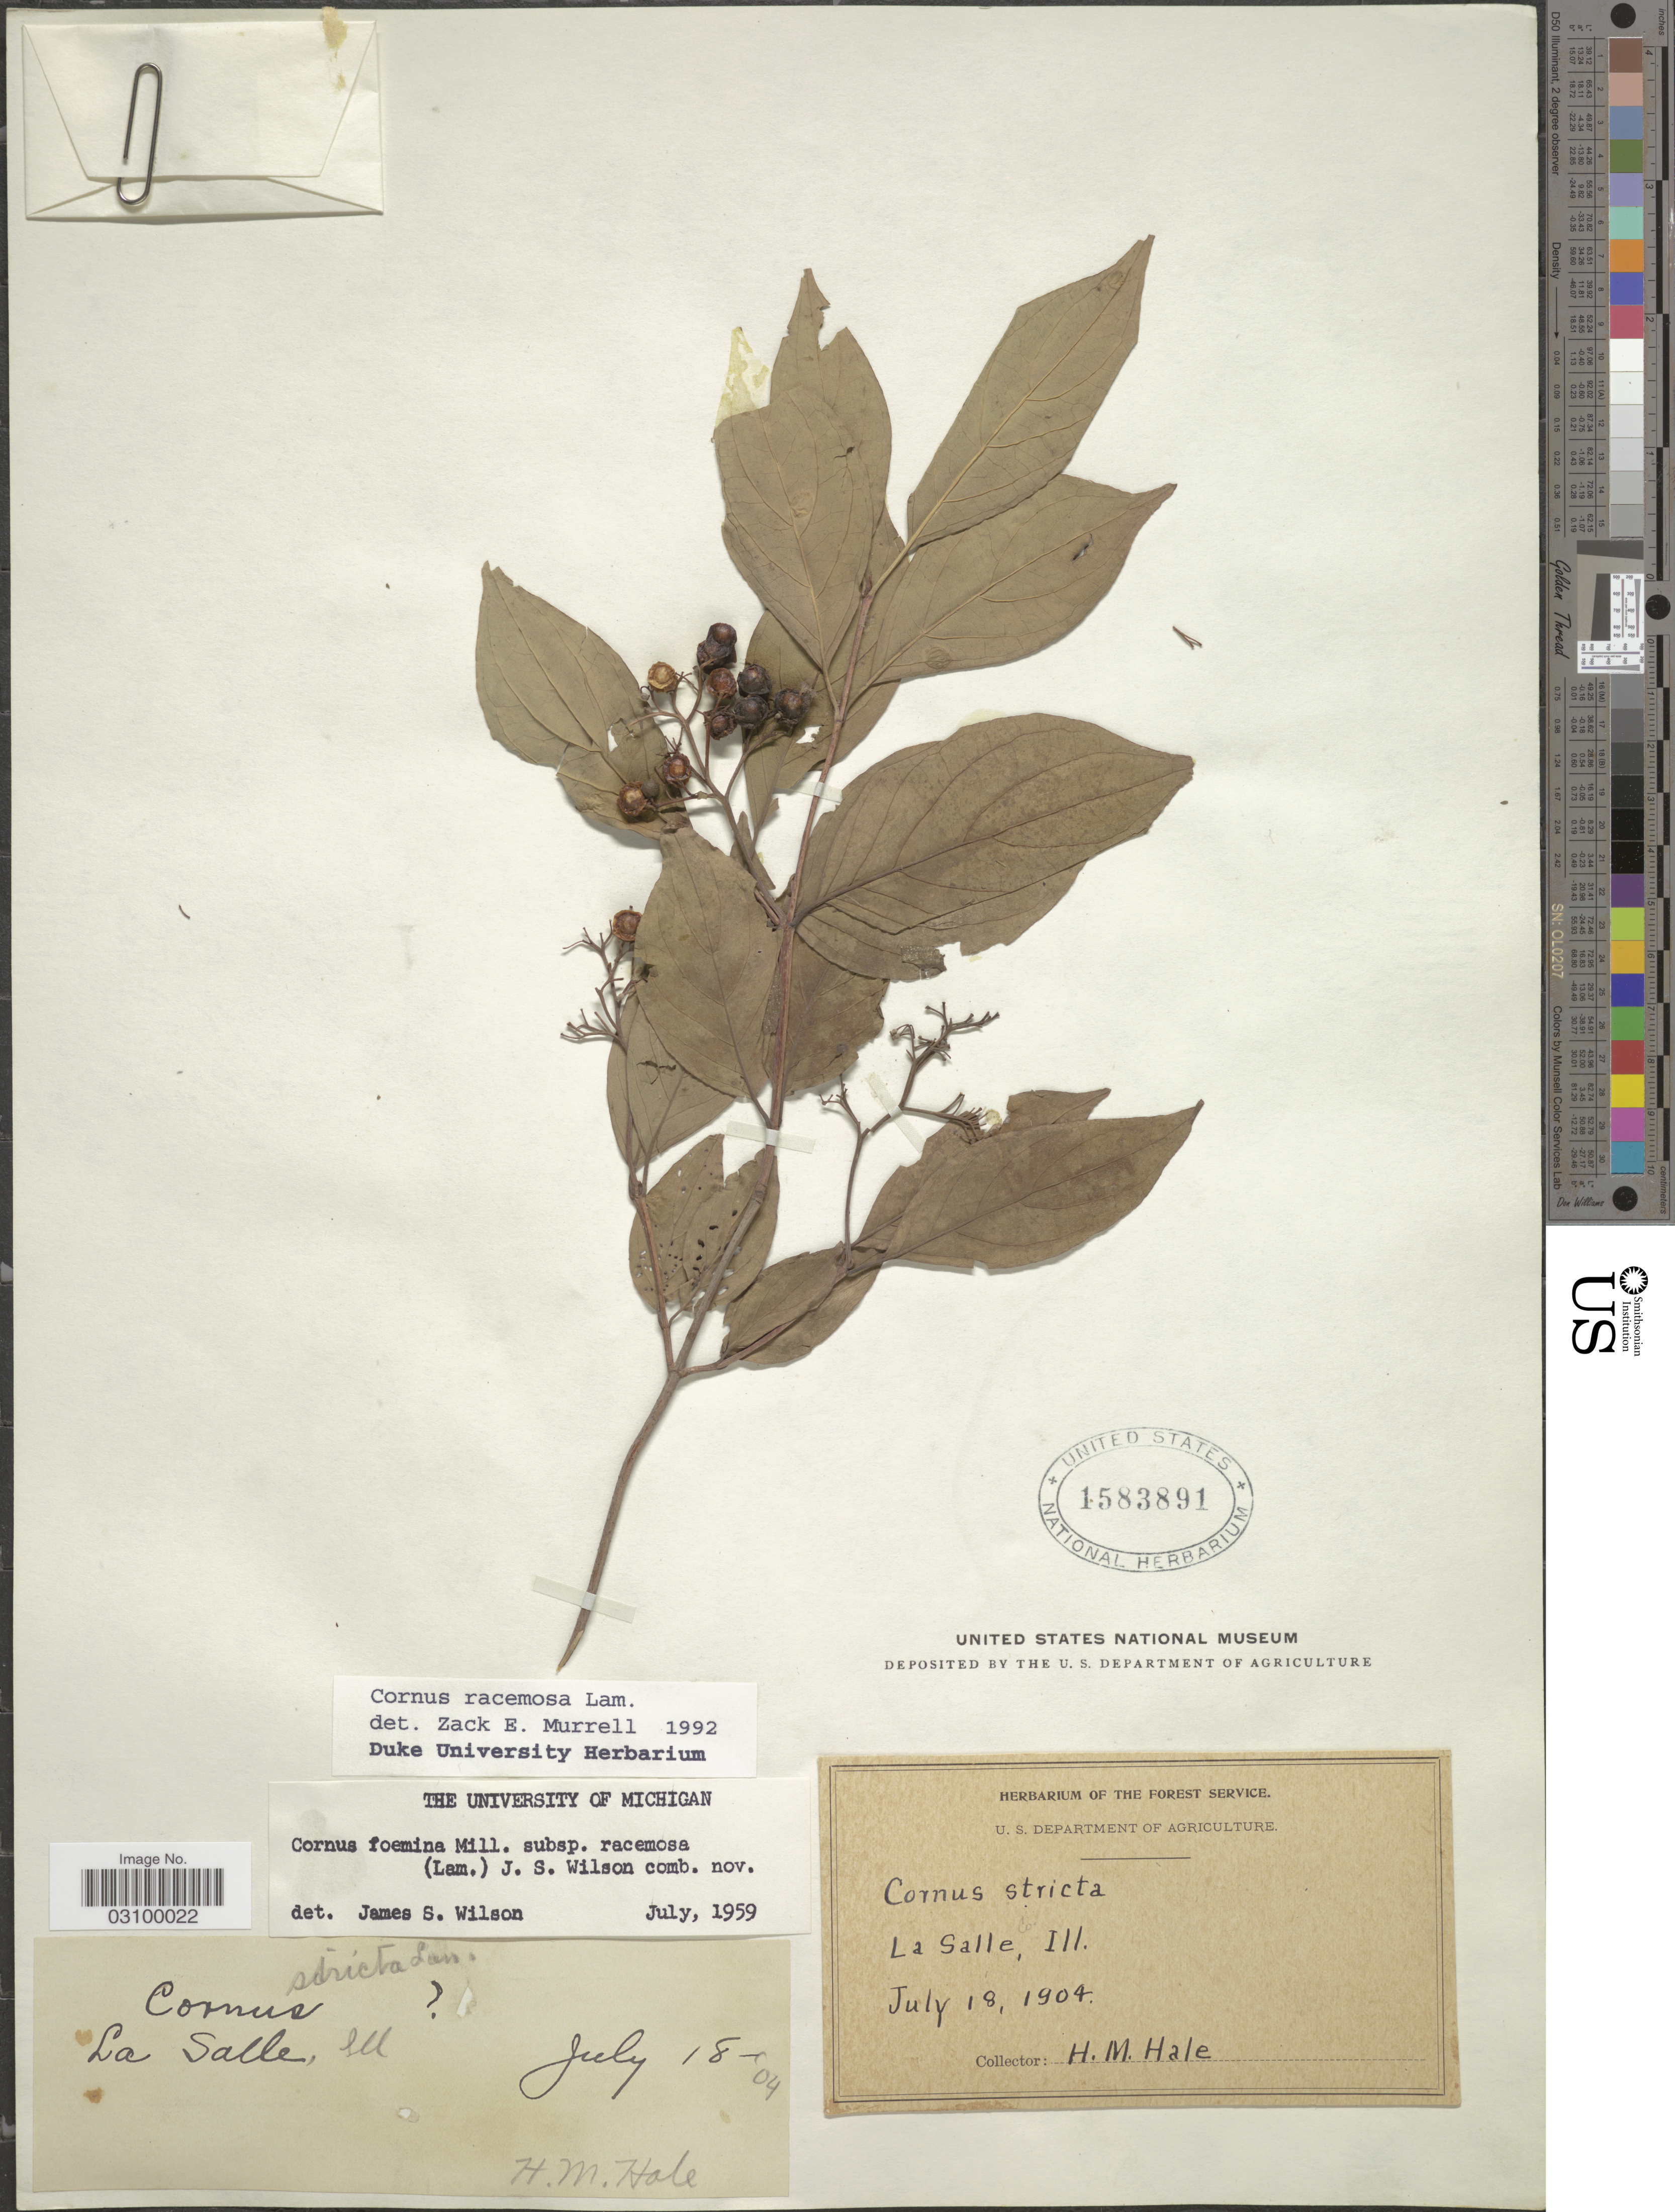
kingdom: Plantae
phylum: Tracheophyta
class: Magnoliopsida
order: Cornales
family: Cornaceae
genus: Cornus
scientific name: Cornus racemosa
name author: Lam.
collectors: H. M. Hale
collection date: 1904-07-18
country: United States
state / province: Illinois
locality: La Salle.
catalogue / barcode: US 1583891